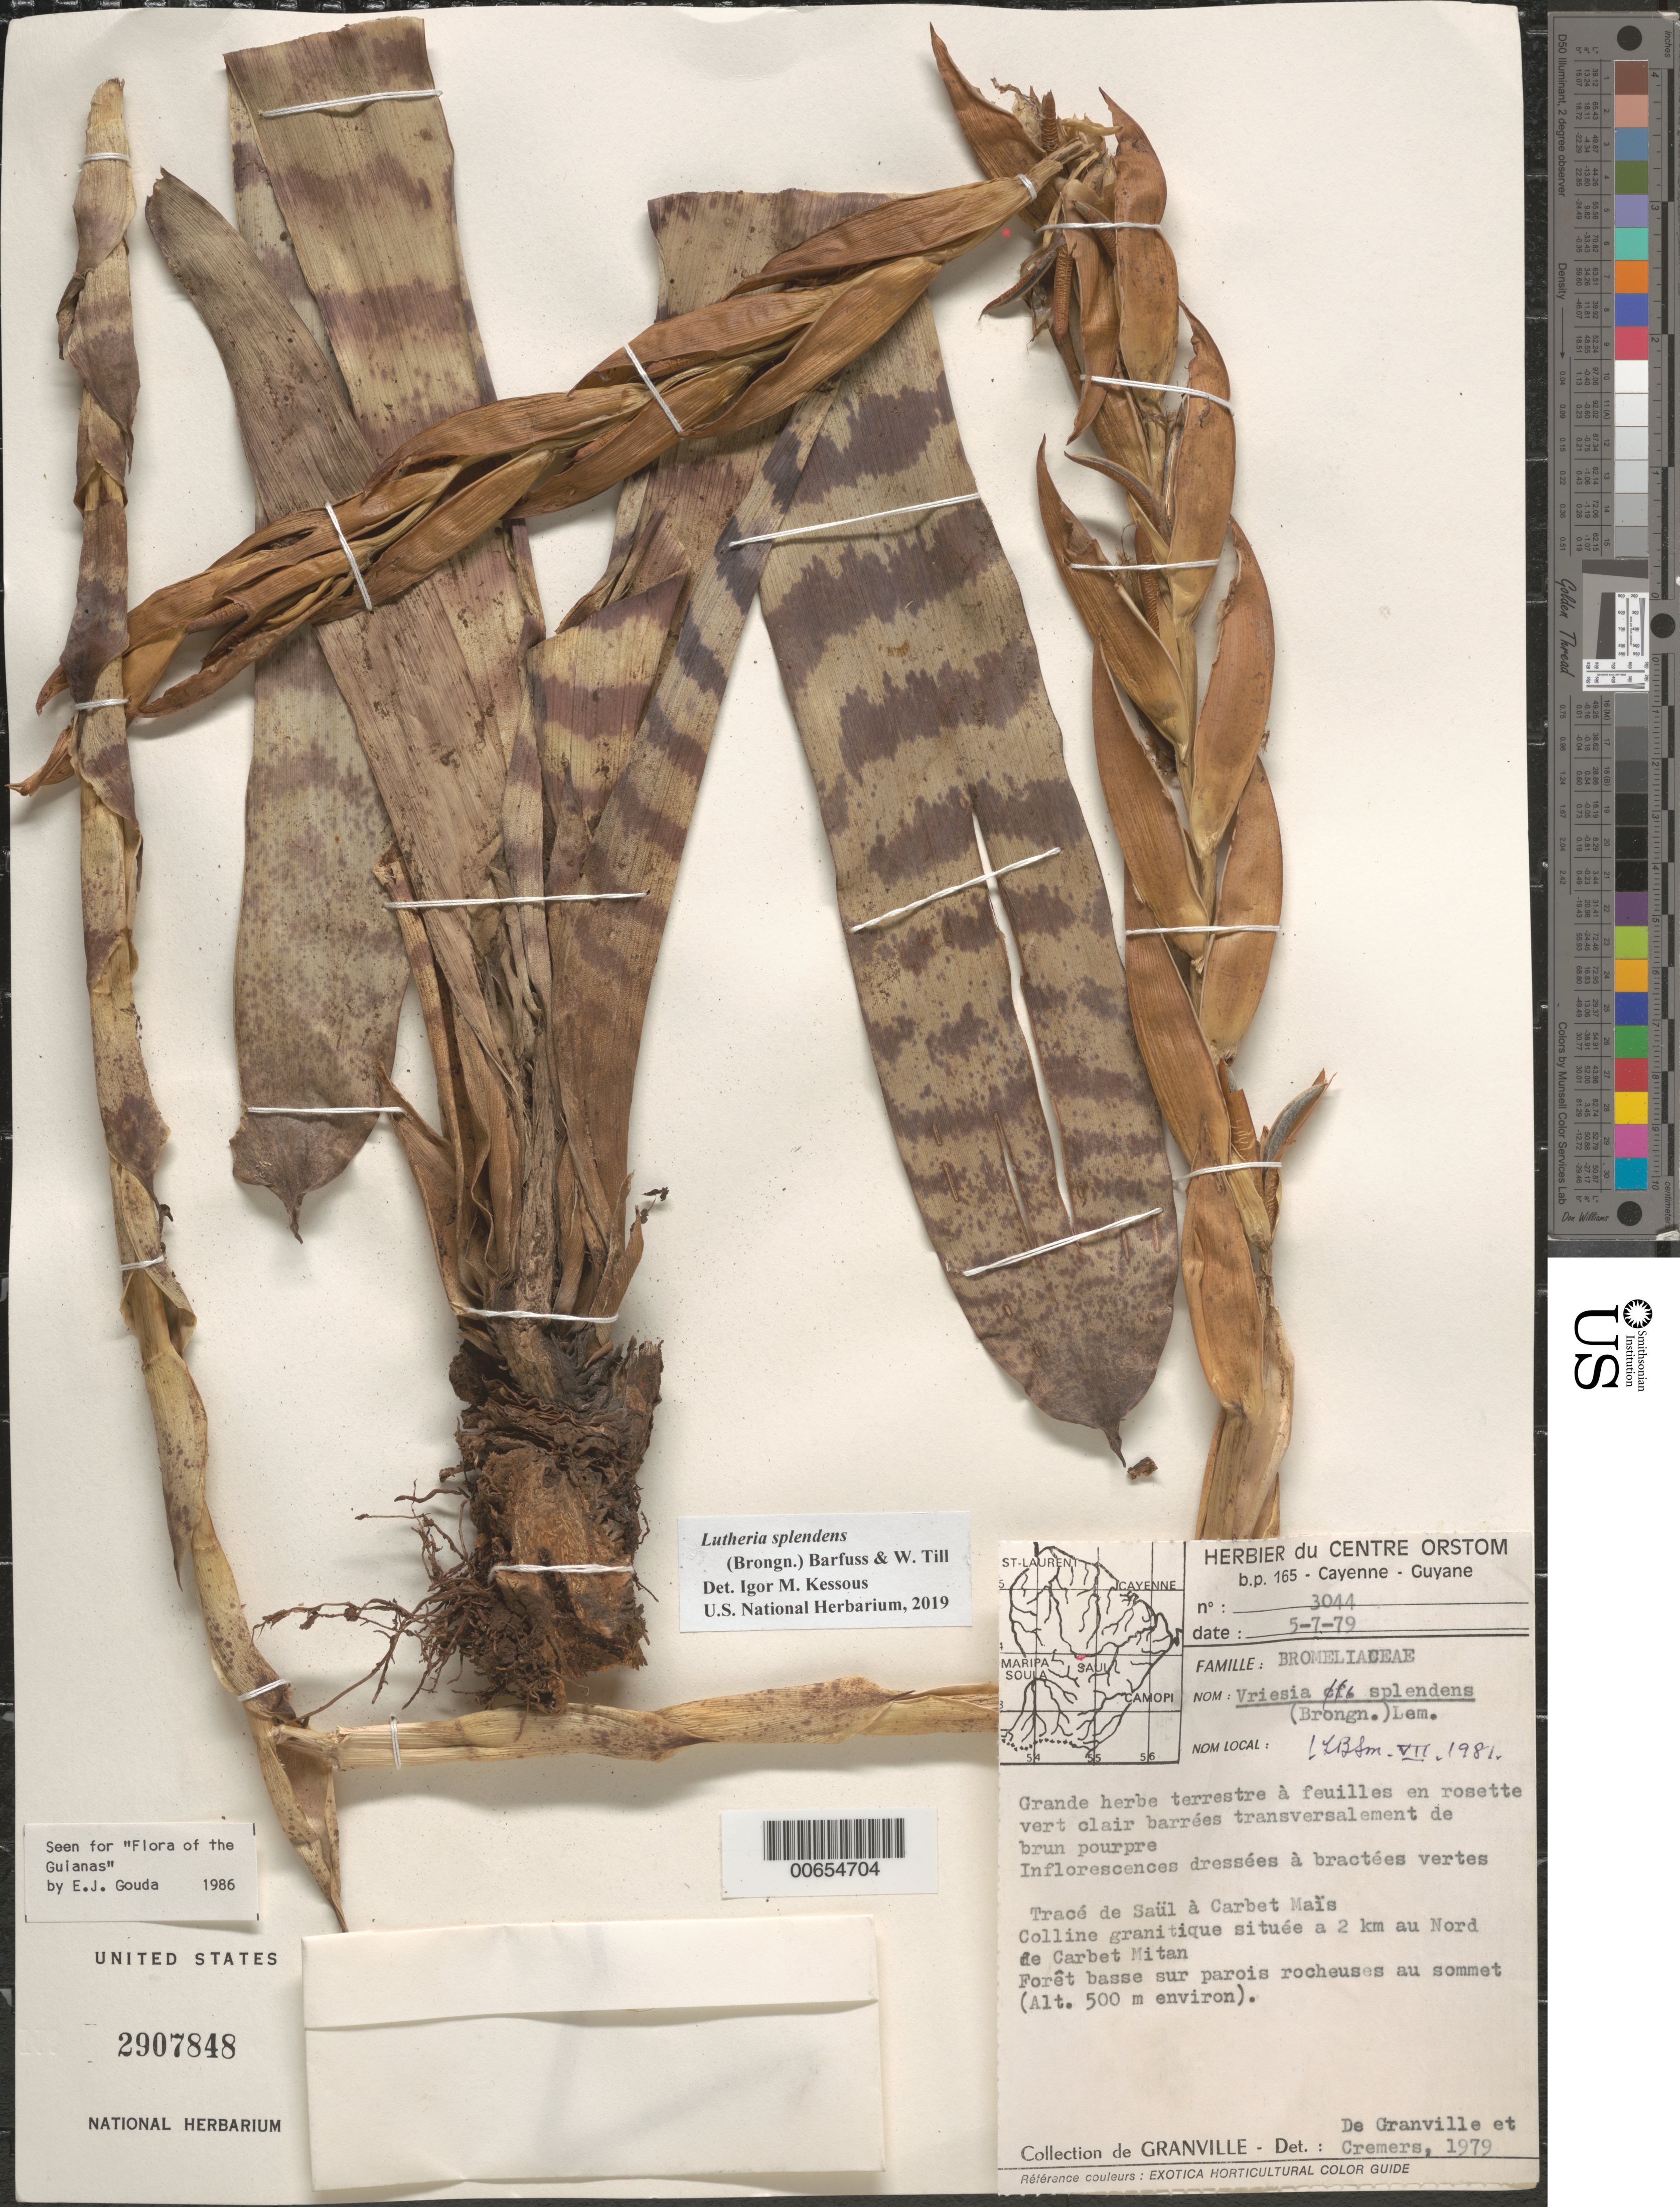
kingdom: Plantae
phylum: Tracheophyta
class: Liliopsida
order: Poales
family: Bromeliaceae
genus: Lutheria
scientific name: Lutheria splendens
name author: (Brongn.) W. Till & Barfuss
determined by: Kessous, Igor M.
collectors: J.-J. de Granville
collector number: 3044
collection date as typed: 5-Jul-79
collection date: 1979-07-05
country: French Guiana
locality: Saül, à Carbet Maïs, 2 km au Nord de Carbet Mitan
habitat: Granite hill, low forest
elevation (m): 500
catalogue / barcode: US 2907848